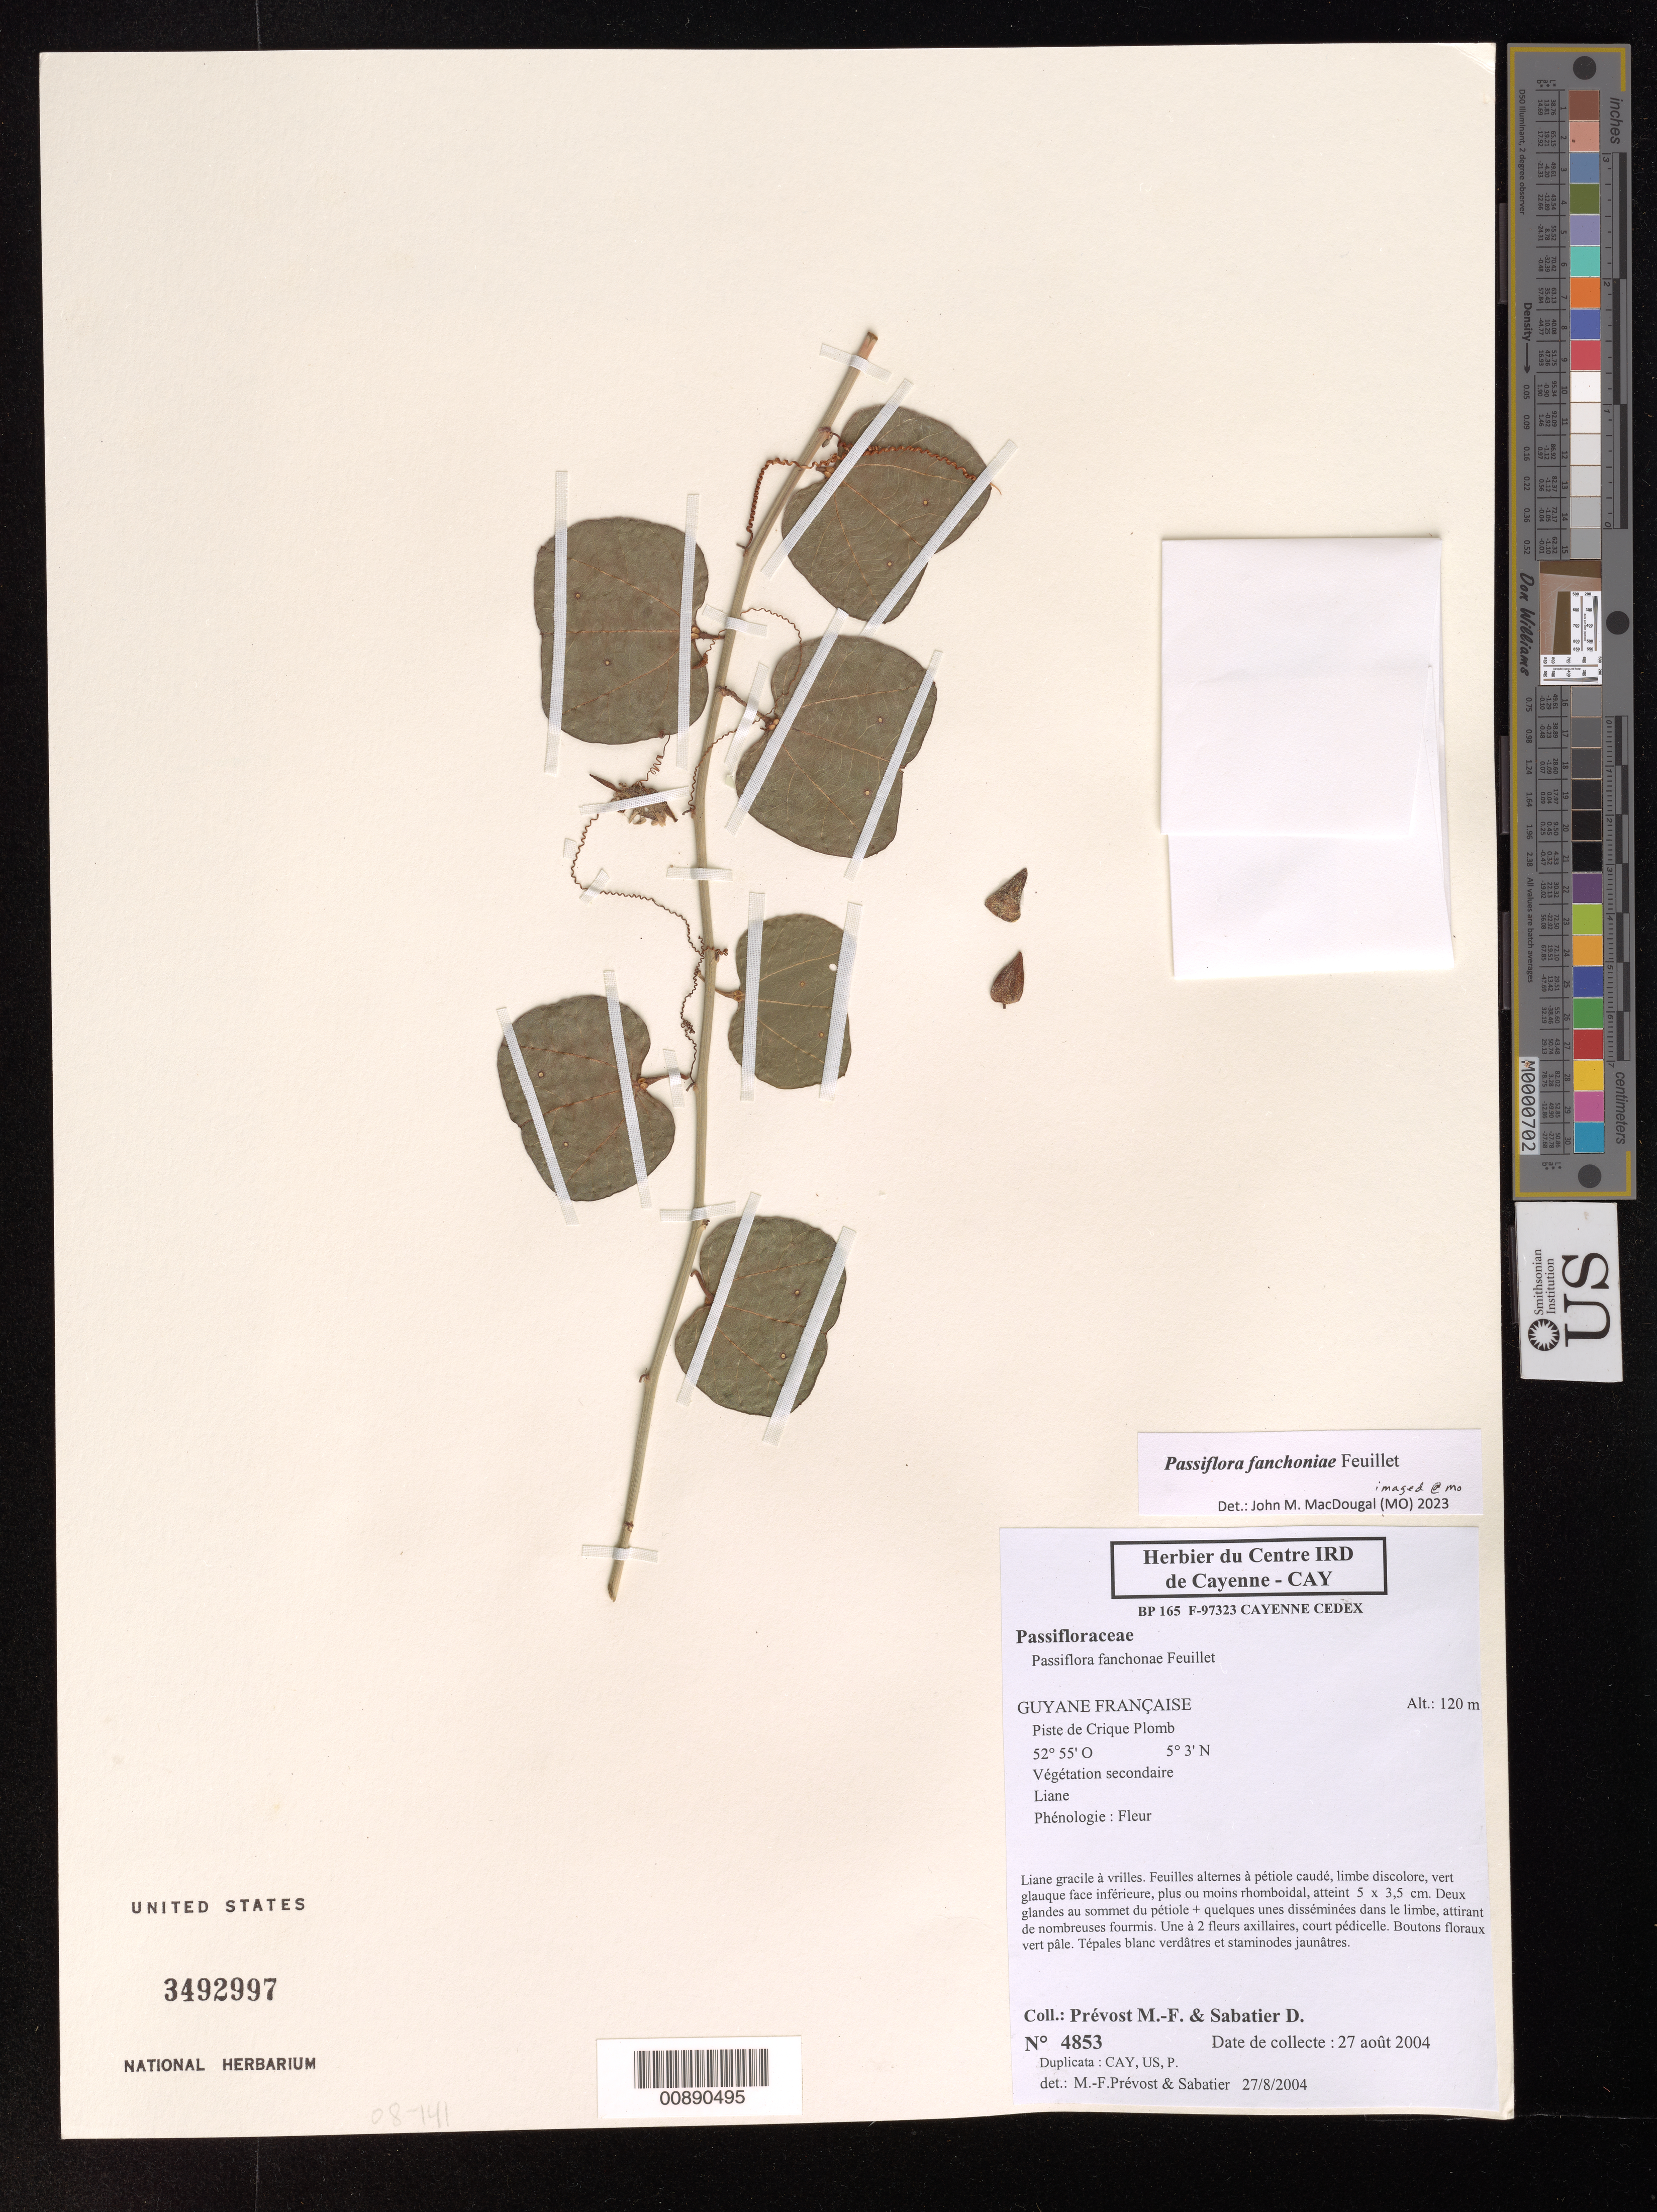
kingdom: Plantae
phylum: Tracheophyta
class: Magnoliopsida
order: Malpighiales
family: Passifloraceae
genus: Passiflora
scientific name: Passiflora fanchonae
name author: Feuillet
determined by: Prévost, M.-F.; Sabatier, D.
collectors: M.-F. Prévost & D. Sabatier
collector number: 4853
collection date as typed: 27-Aug-04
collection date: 2004-08-27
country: French Guiana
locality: Piste de Crique Plomb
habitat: Végétation secondaire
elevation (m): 120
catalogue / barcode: US 3492997